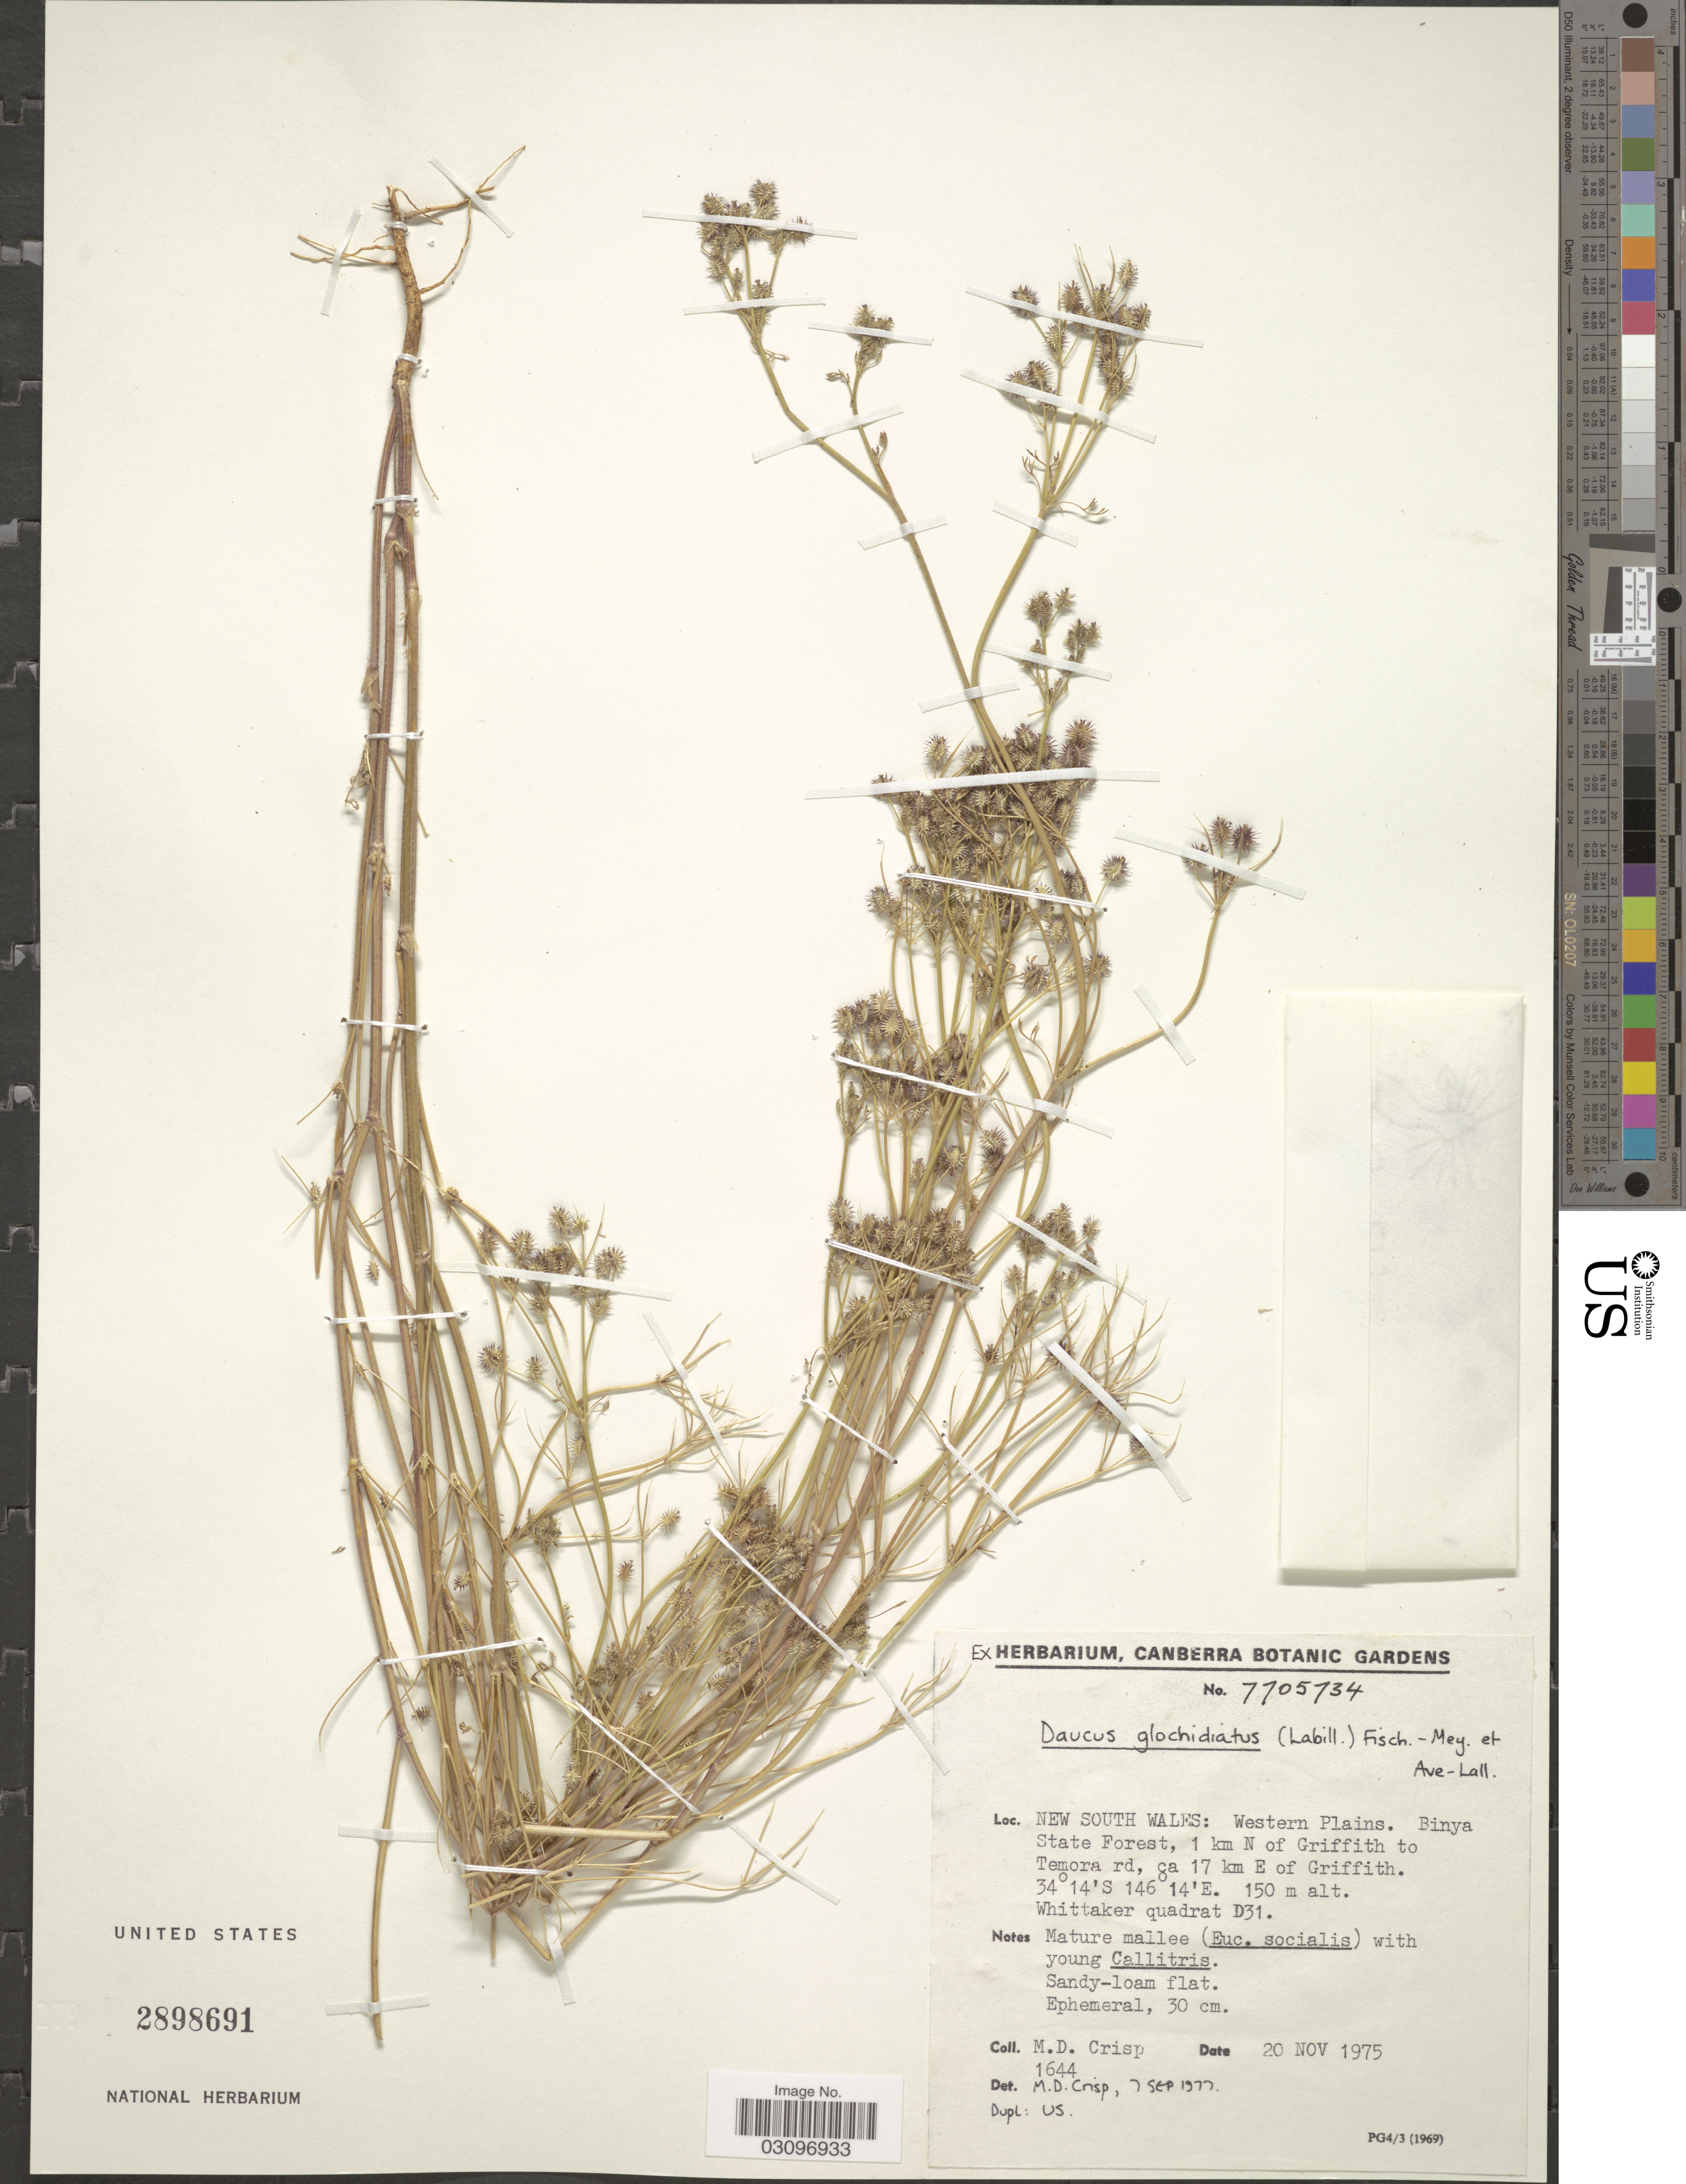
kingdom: Plantae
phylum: Tracheophyta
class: Magnoliopsida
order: Apiales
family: Apiaceae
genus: Daucus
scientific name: Daucus glochidiatus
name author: (Labill.) Fisch. et al.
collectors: M. Crisp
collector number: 1644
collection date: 1975-11-20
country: Australia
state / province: New South Wales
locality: Western Plains. Binya State Forest, 1 km N of Griffith to Temora rd, ca 17 km E of Griffith. Whittaker quadrat D31.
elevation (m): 150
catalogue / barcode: US 2898691